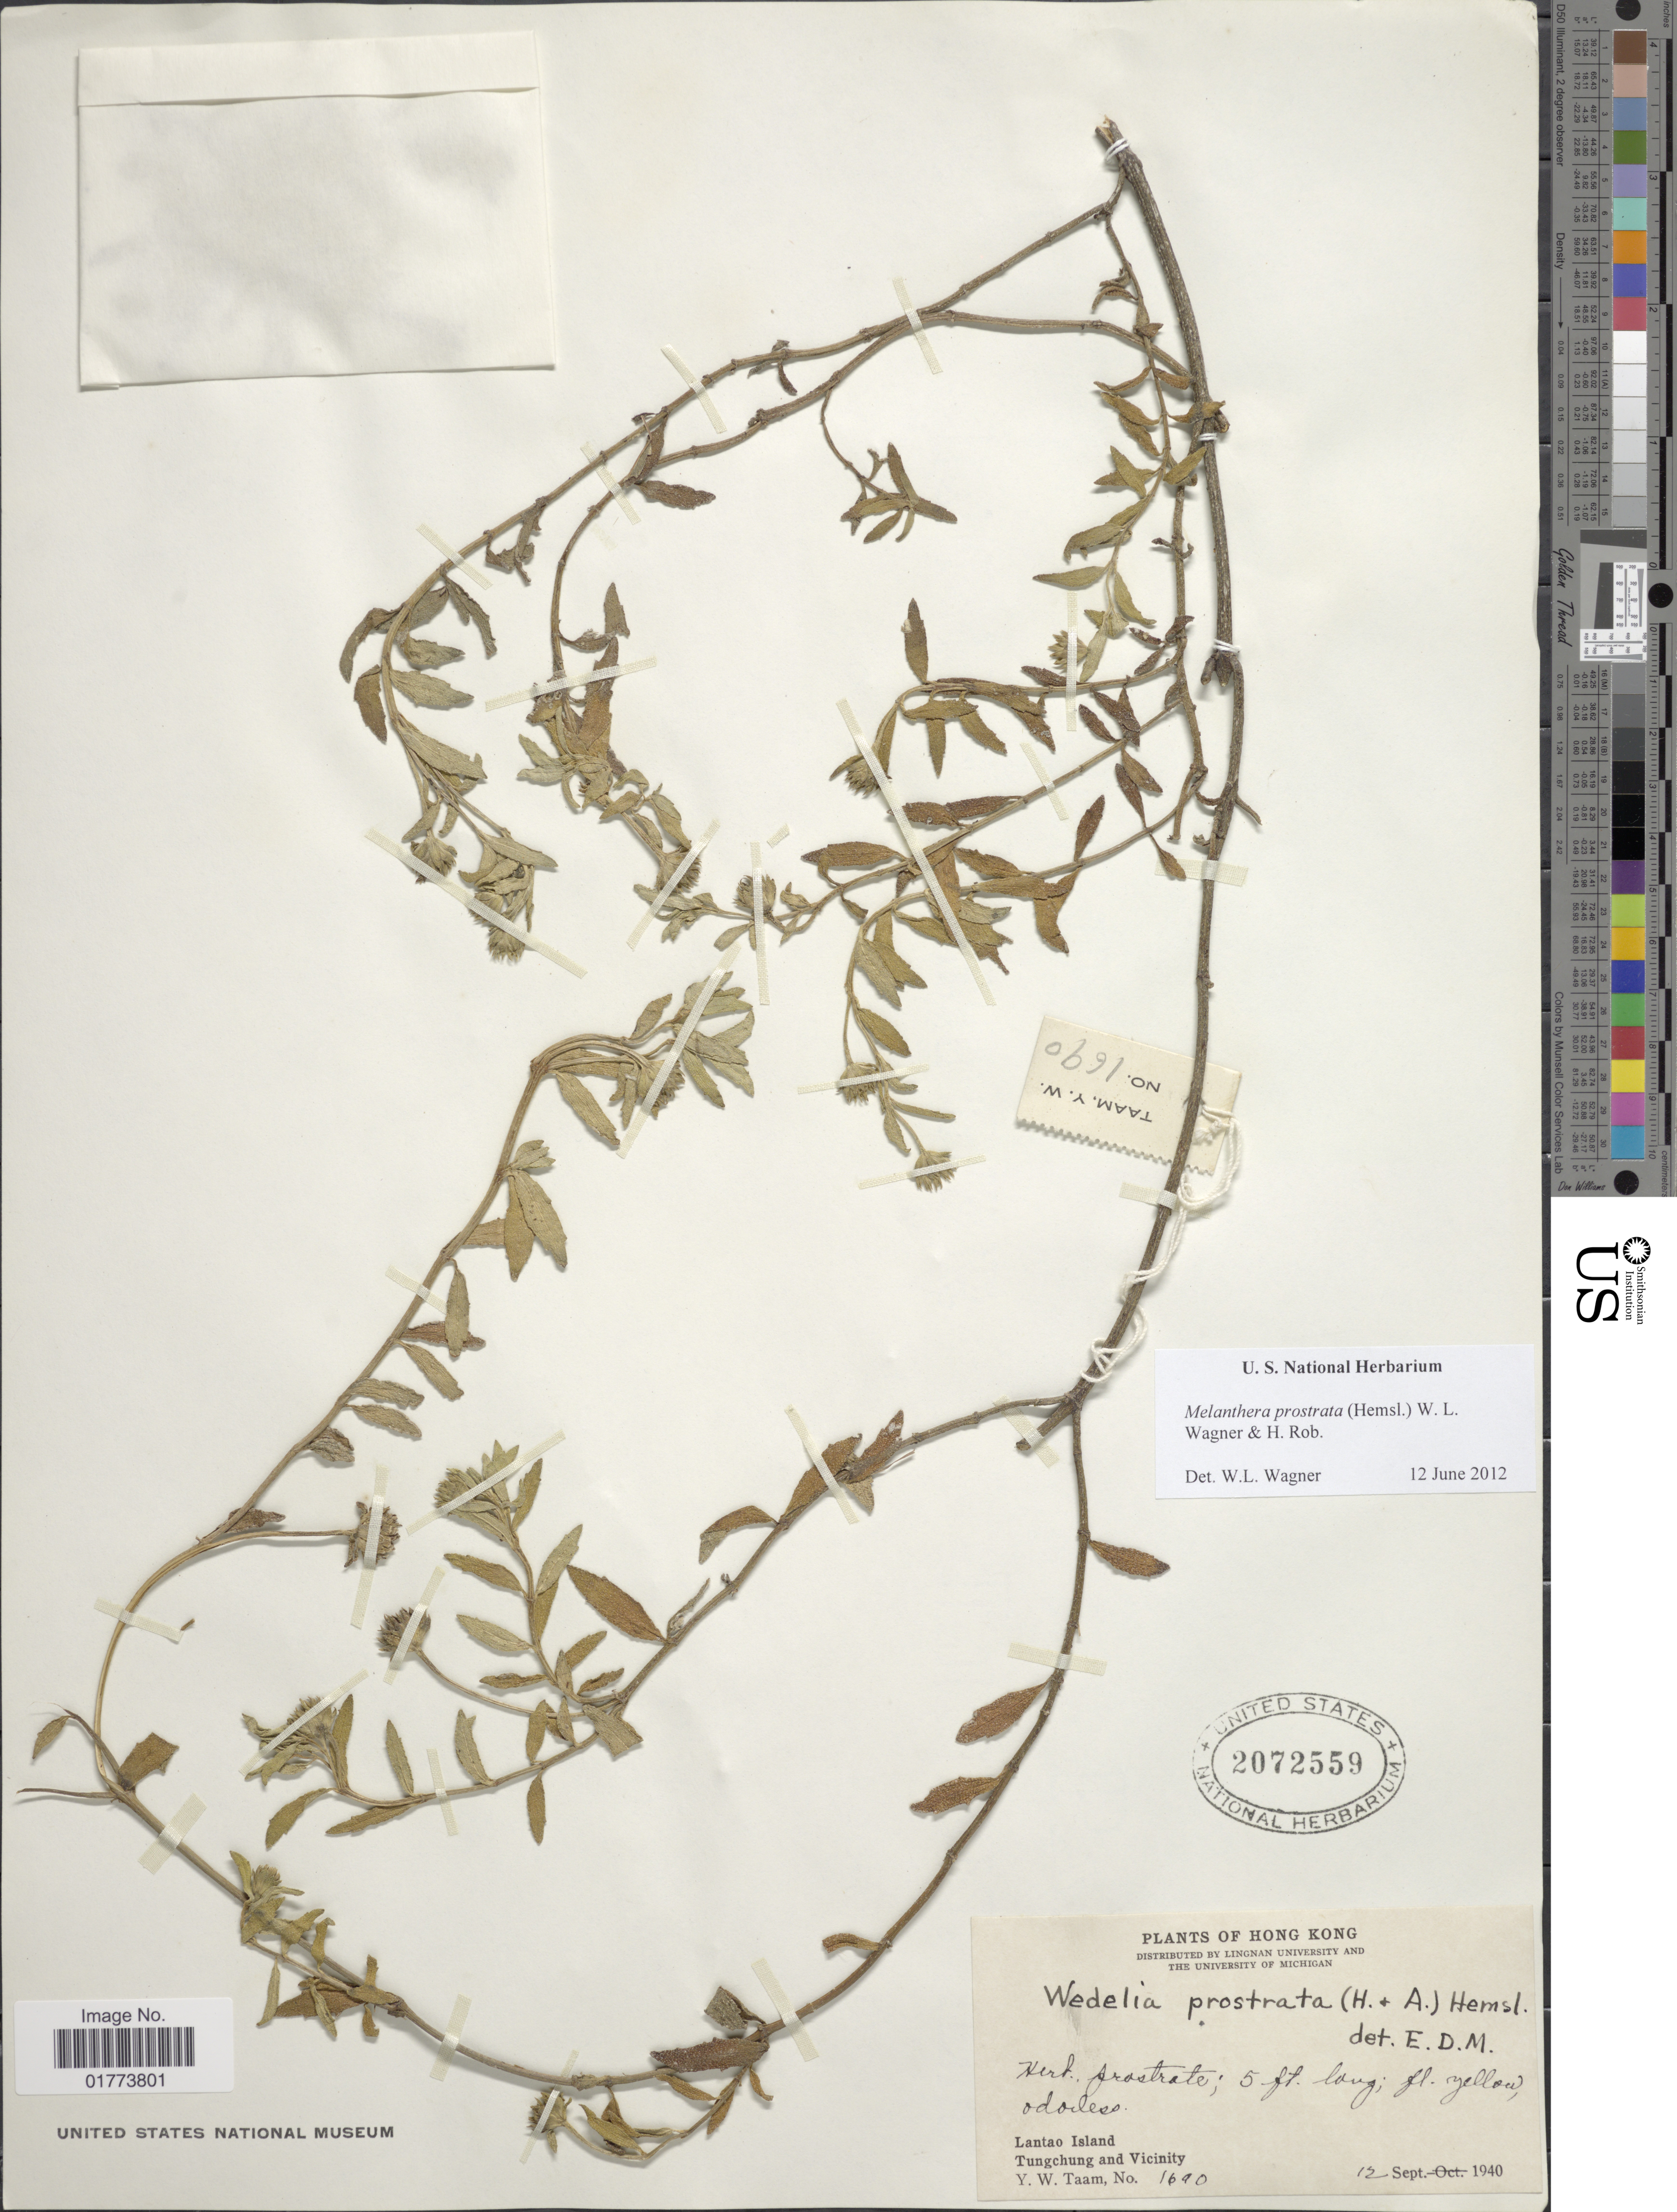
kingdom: Plantae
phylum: Tracheophyta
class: Magnoliopsida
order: Asterales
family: Asteraceae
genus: Melanthera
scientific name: Melanthera prostrata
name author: (Hemsl.) W.L. Wagner & H. Rob.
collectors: Y. W. Taam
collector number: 1690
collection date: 1940-09-12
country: China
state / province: Hong Kong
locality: Hong Kong. Lantao Island. Tunchung and Vicinity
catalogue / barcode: US 2072559